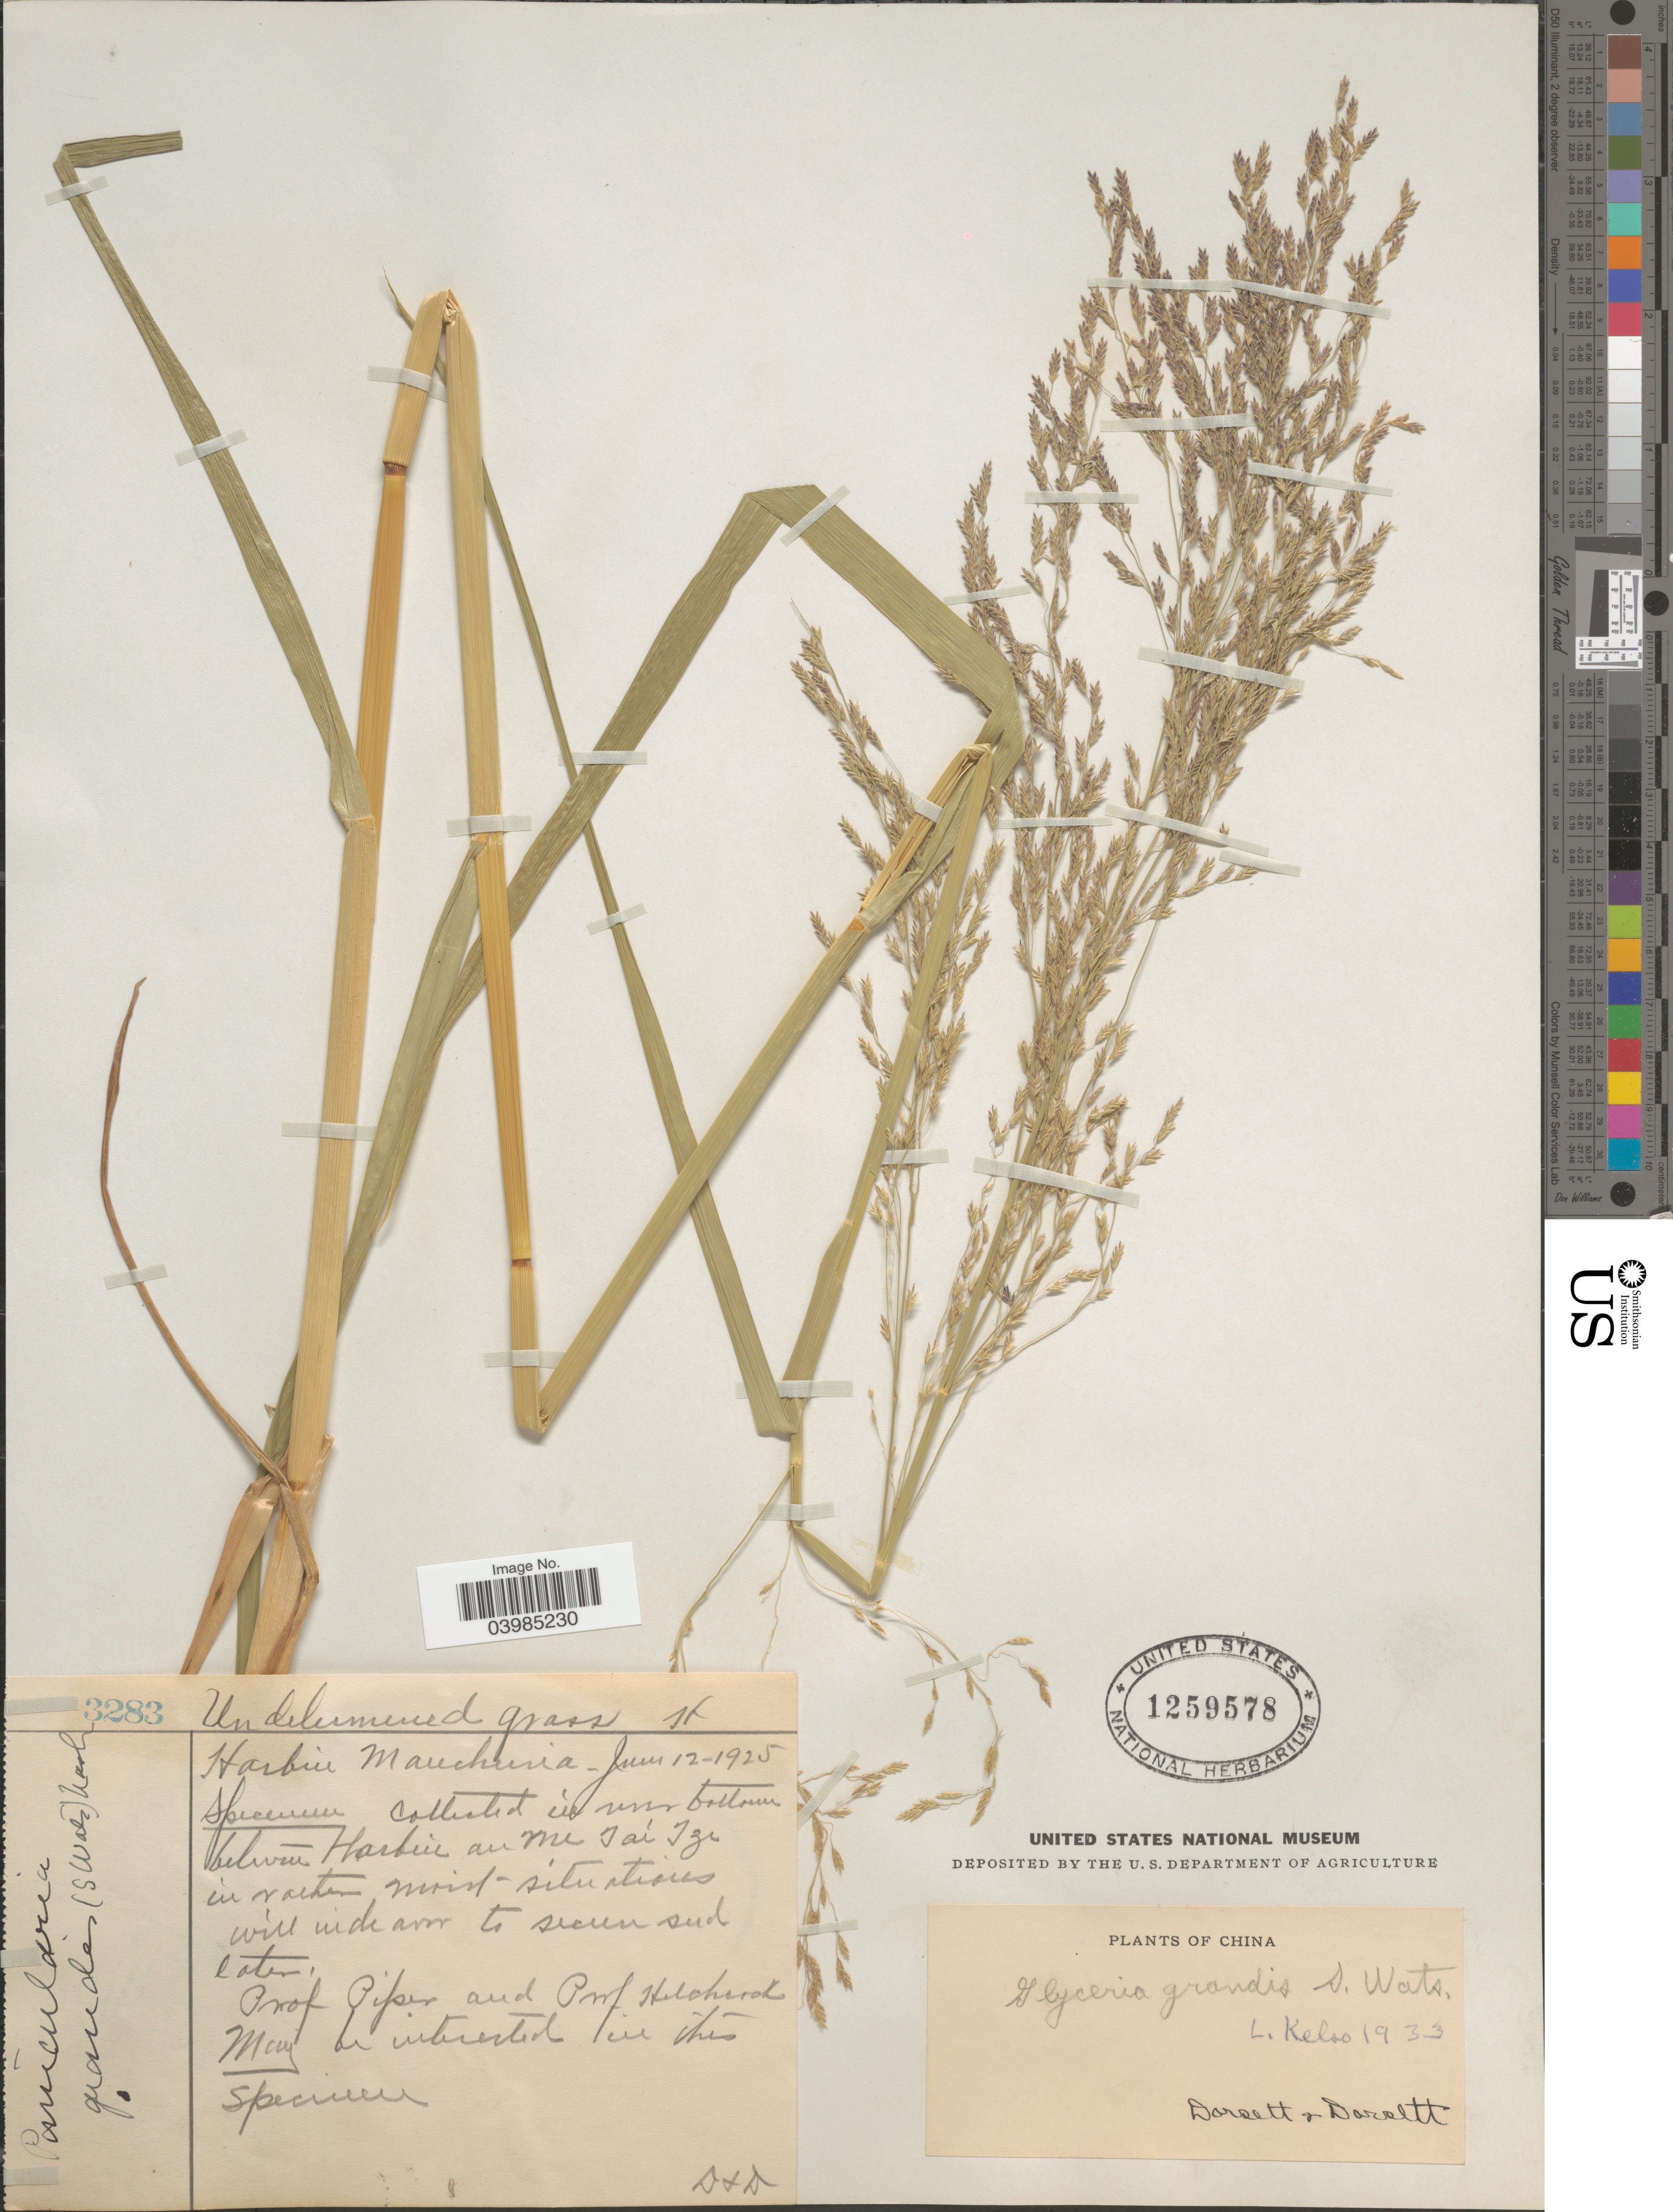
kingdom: Plantae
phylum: Tracheophyta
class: Liliopsida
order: Poales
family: Poaceae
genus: Glyceria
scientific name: Glyceria grandis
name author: S. Watson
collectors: -- Dorsett & -- Dorsett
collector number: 3283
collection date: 1925-06-12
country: China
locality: In river bottom between Harbin au Me Taí Tze.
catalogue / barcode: US 1259578